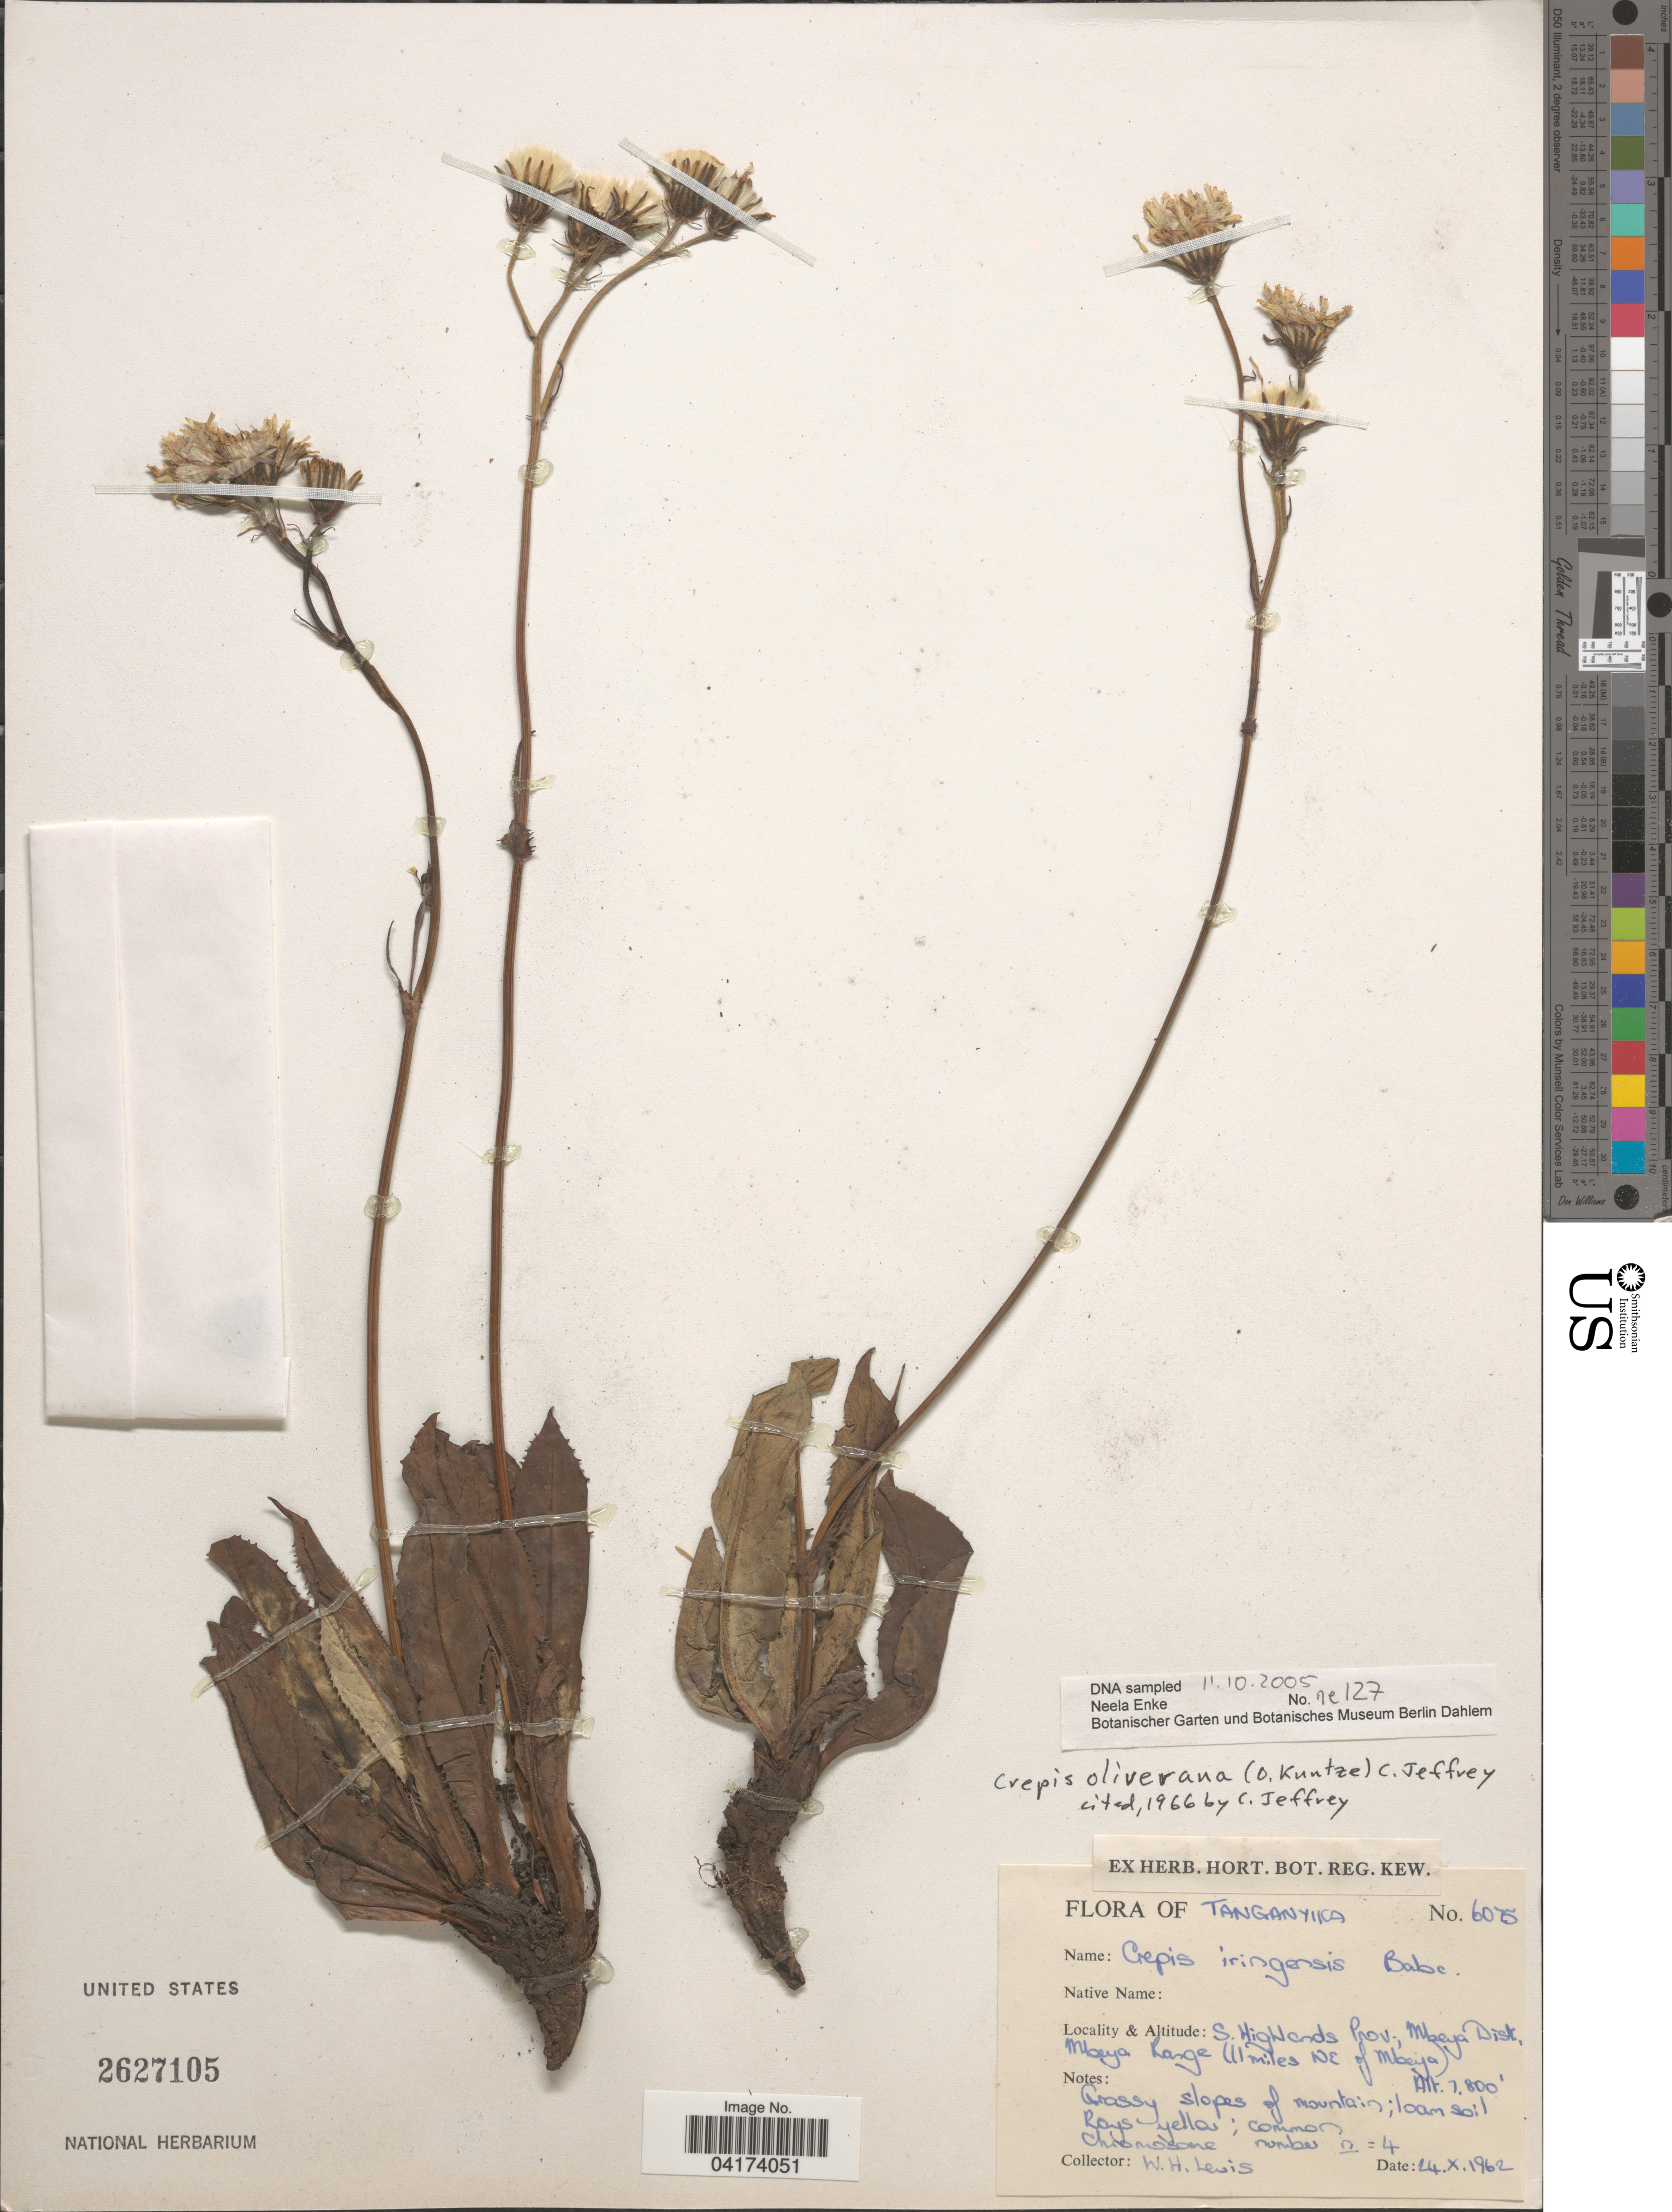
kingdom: Plantae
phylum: Tracheophyta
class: Magnoliopsida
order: Asterales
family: Asteraceae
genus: Crepis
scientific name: Crepis newii subsp. oliveriana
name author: (Kuntze) C. Jeffrey & Beentje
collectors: W. H. Lewis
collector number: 6075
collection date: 1962-10-14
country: Tanzania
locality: Tanganyika. S. Highlands Prov., Mbeya Dist, Mbeya Range (11 miles NE of Mbeya).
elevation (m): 2377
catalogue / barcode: US 2627105